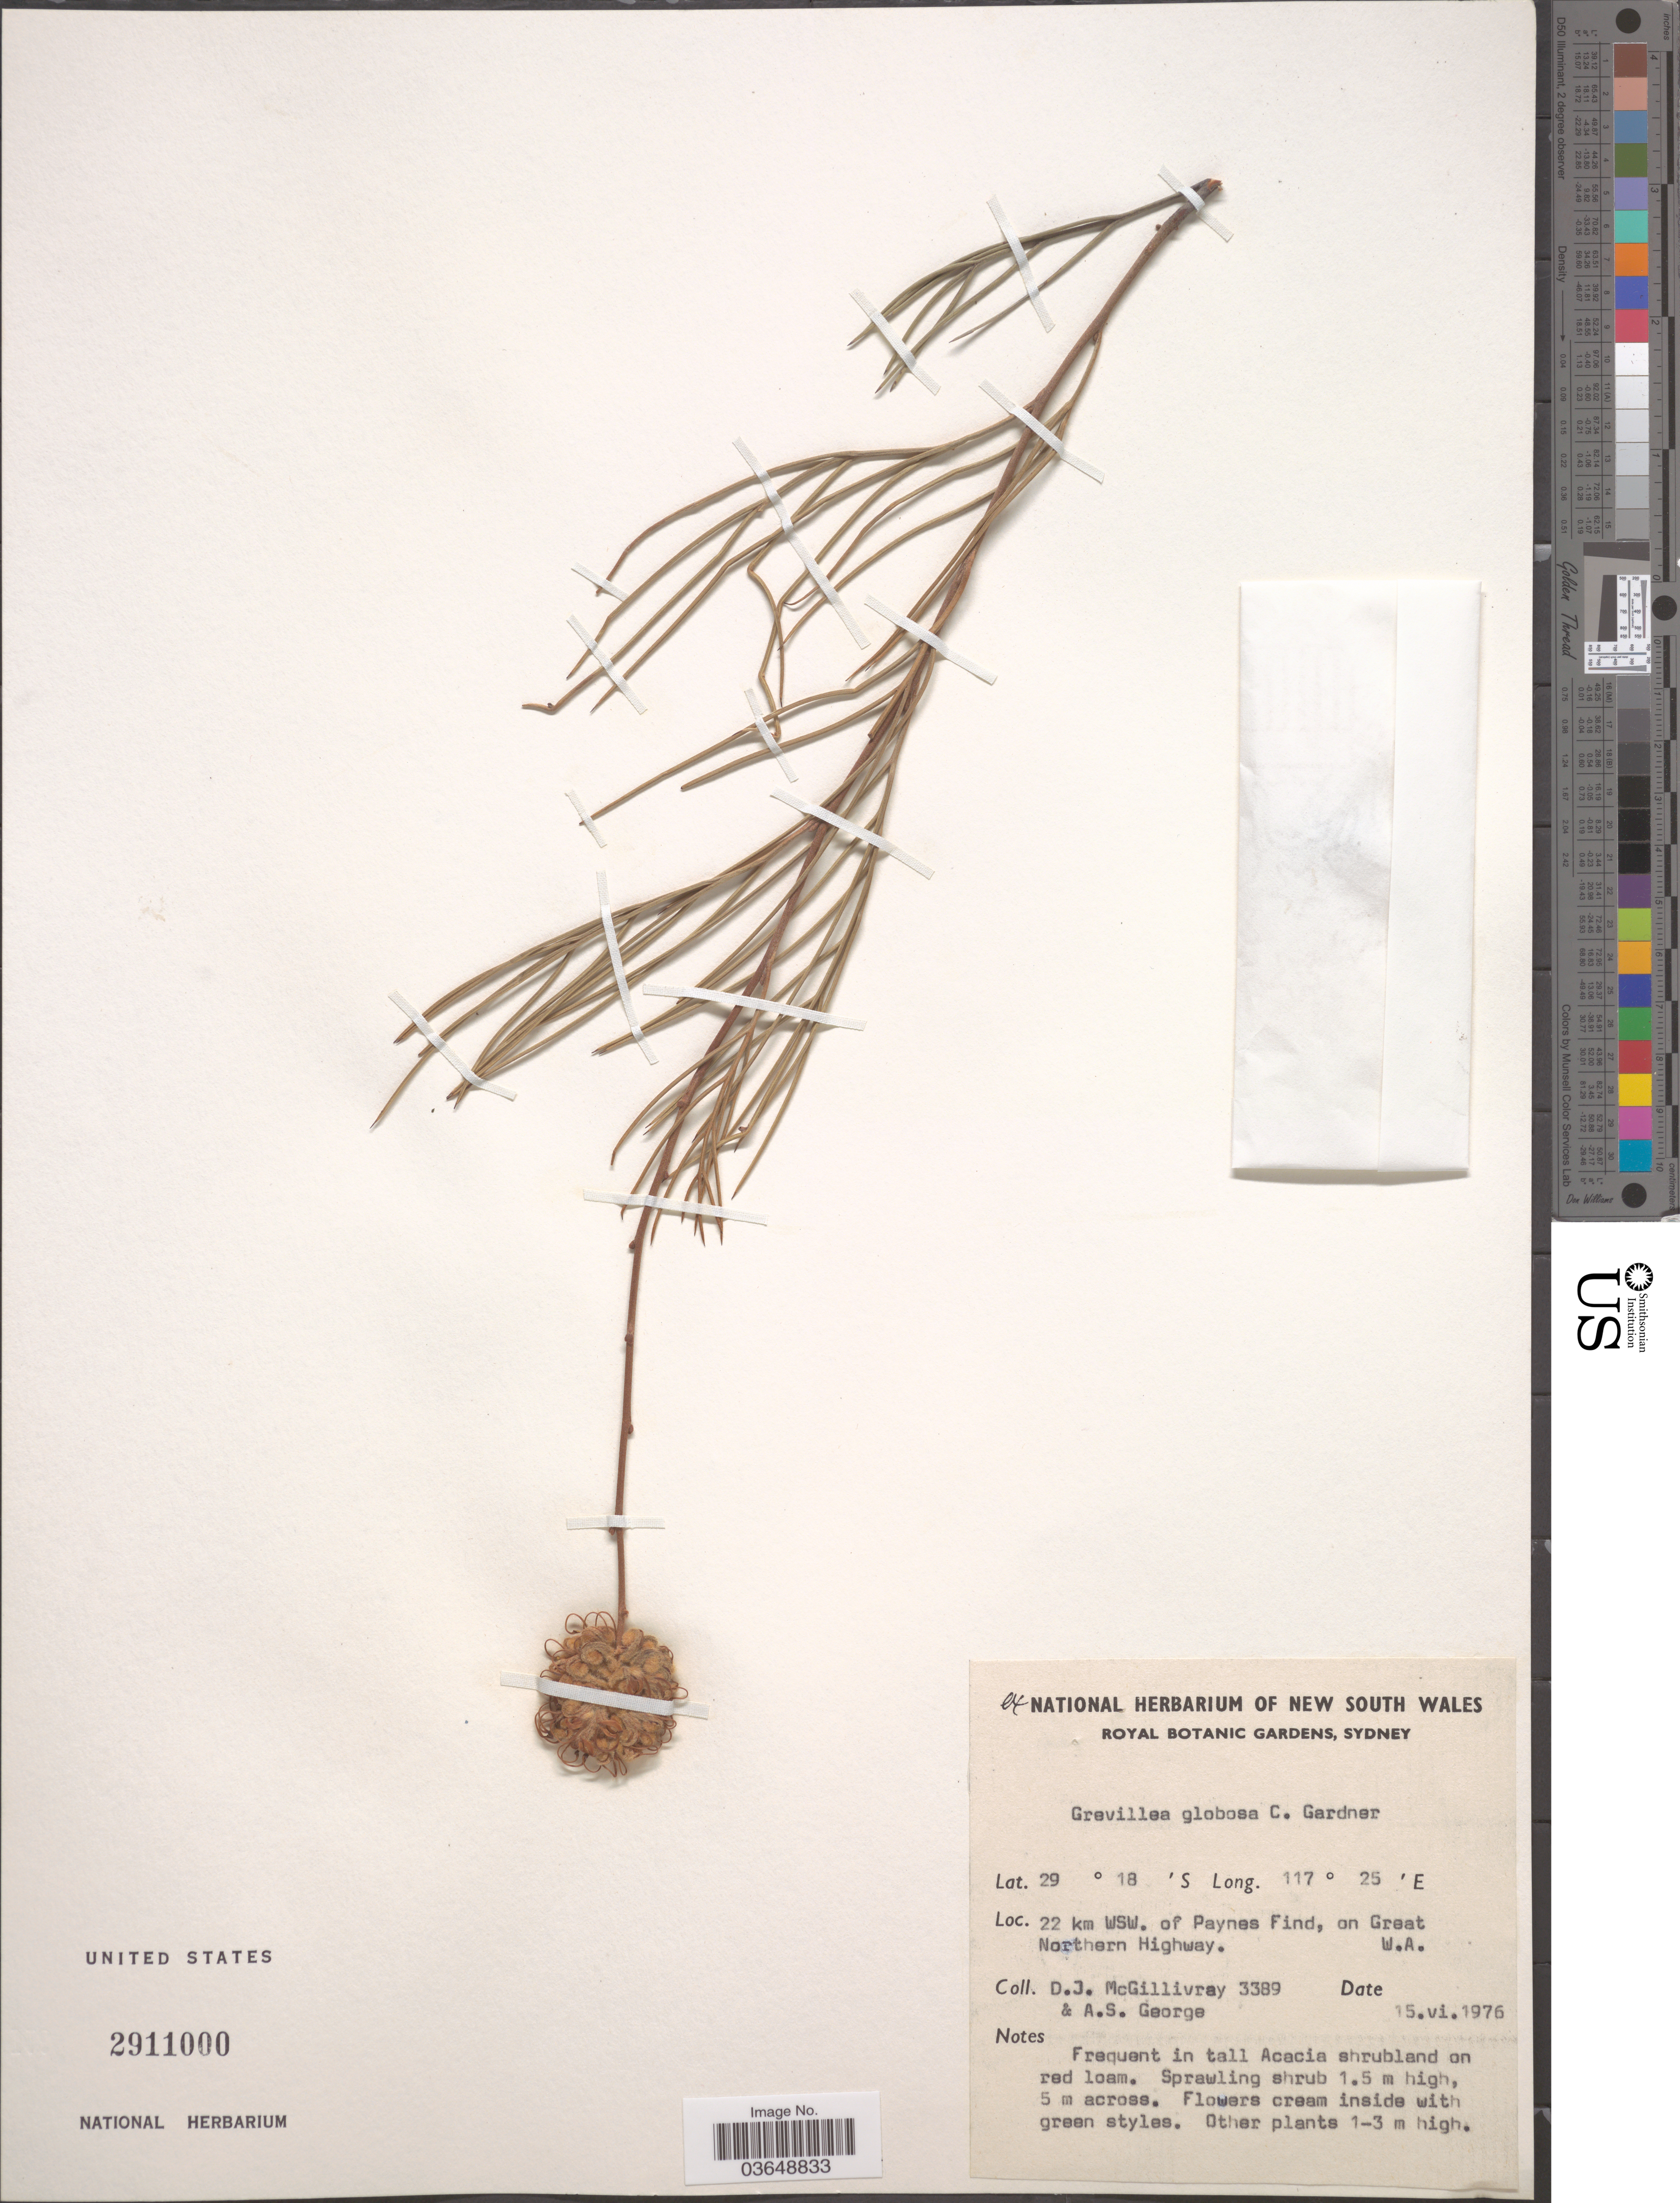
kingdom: Plantae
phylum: Tracheophyta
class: Magnoliopsida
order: Proteales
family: Proteaceae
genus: Grevillea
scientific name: Grevillea globosa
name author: C.A. Gardner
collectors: D. J. McGillivray & A. S. George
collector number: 3389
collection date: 1976-06-15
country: Australia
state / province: Western Australia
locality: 22 km WSW. of Paynes Find, on Great Northern Highway.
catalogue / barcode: US 2911000